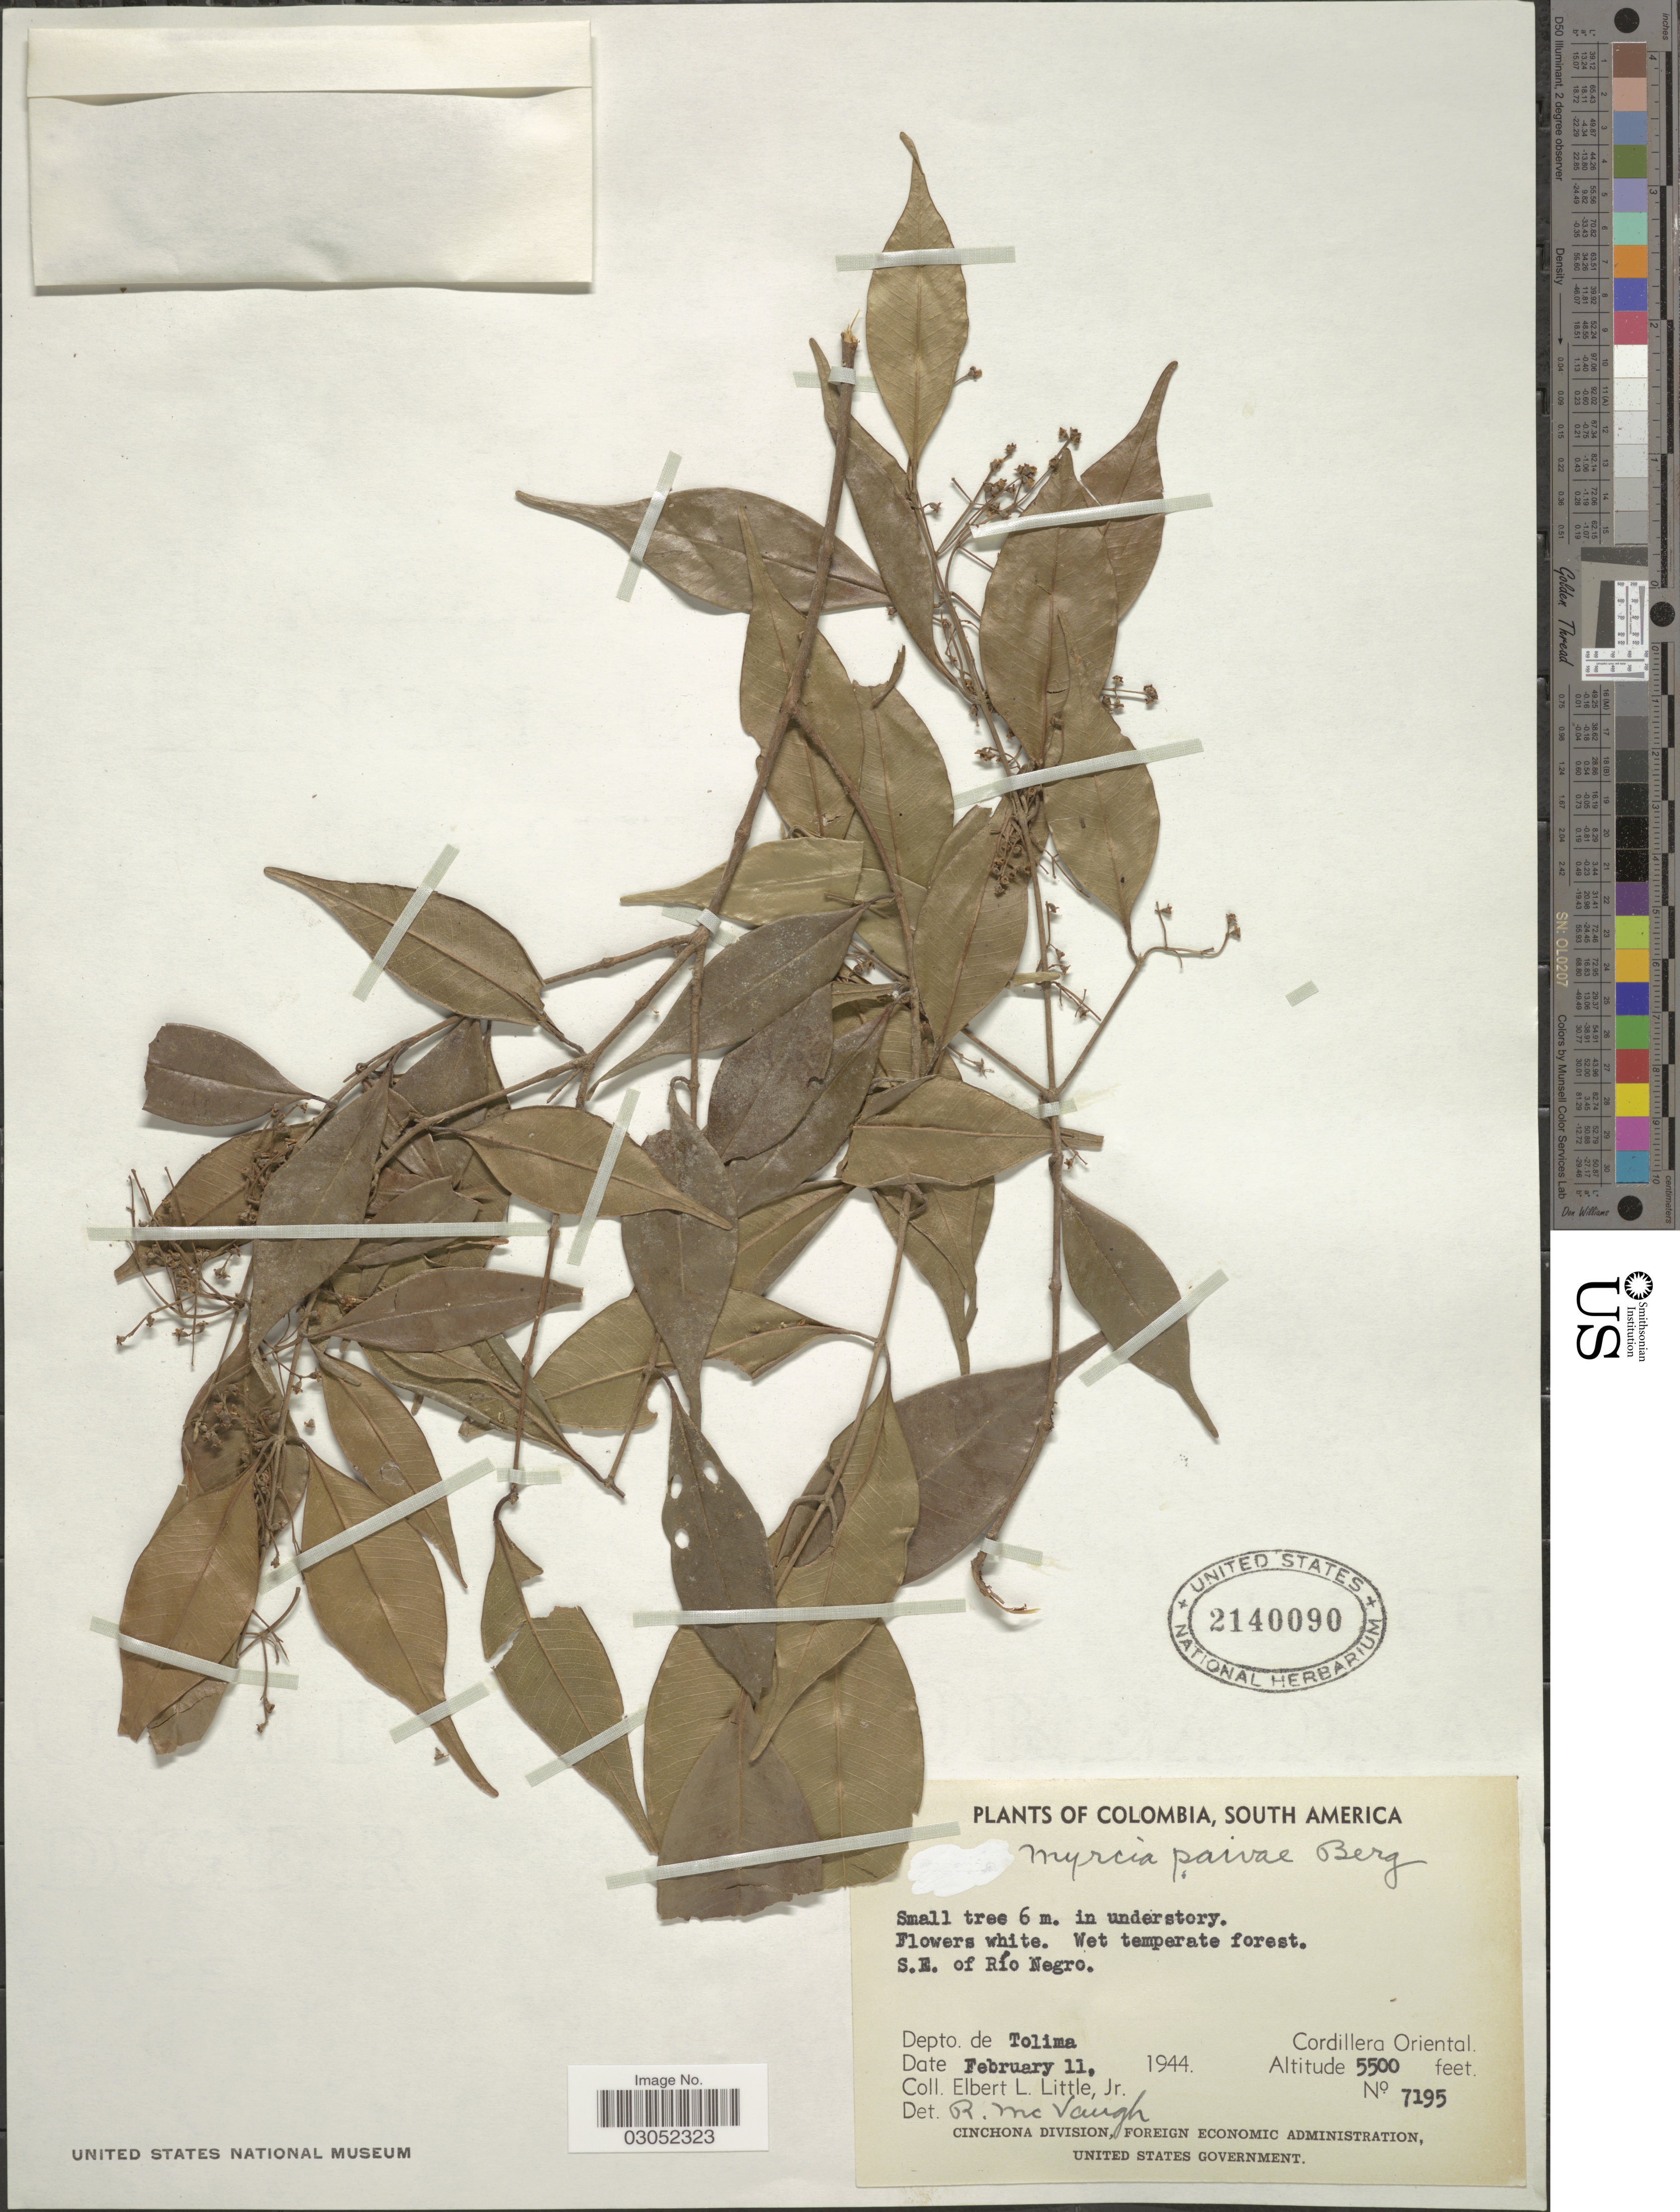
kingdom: Plantae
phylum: Tracheophyta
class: Magnoliopsida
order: Myrtales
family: Myrtaceae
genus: Myrcia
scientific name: Myrcia paivae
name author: O. Berg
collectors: E. L. Little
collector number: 7195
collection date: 1944-02-11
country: Colombia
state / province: Tolima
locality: S.E. of Río Negro. Depto. de Tolima. Cordillera Oriental.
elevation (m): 1676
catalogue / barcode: US 2140090